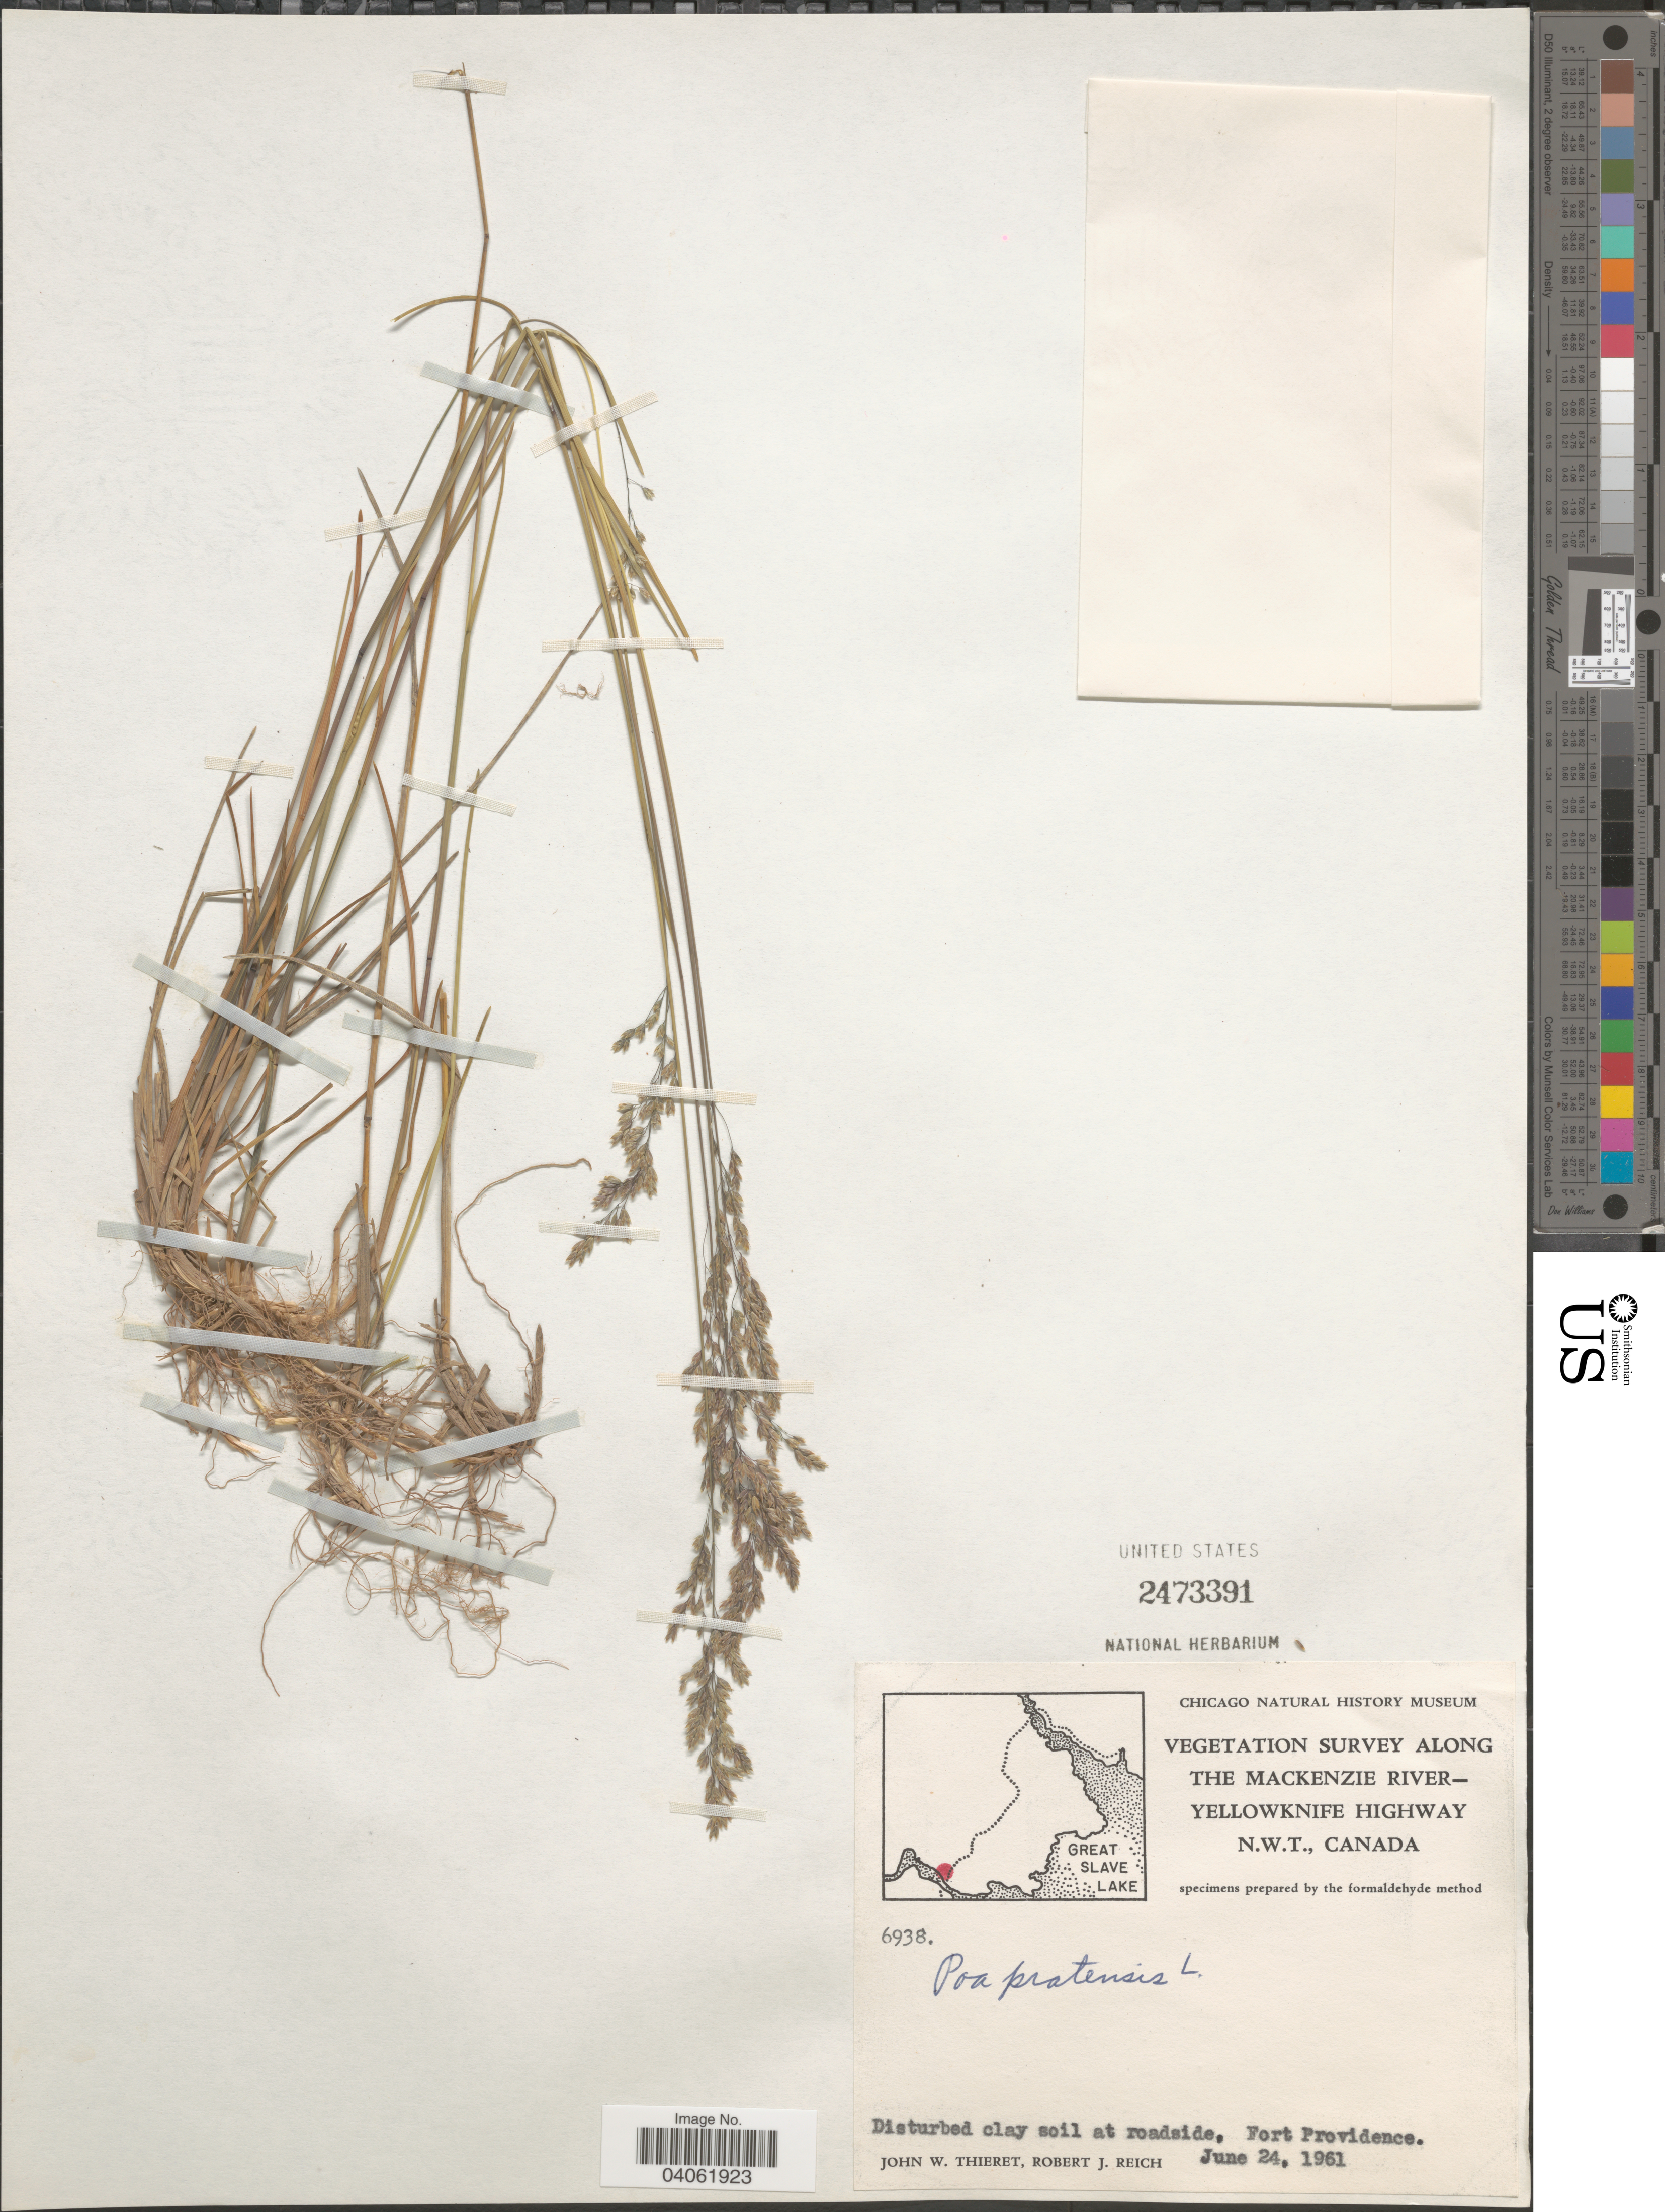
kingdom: Plantae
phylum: Tracheophyta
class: Liliopsida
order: Poales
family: Poaceae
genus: Poa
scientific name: Poa pratensis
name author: L.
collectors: J. W. Thieret & R. Reich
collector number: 6938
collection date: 1961-06-24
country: Canada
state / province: Northwest Territories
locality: Along the Mackenzie River-Yellowknife Highway. N.W.T. Fort Providence.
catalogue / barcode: US 2473391